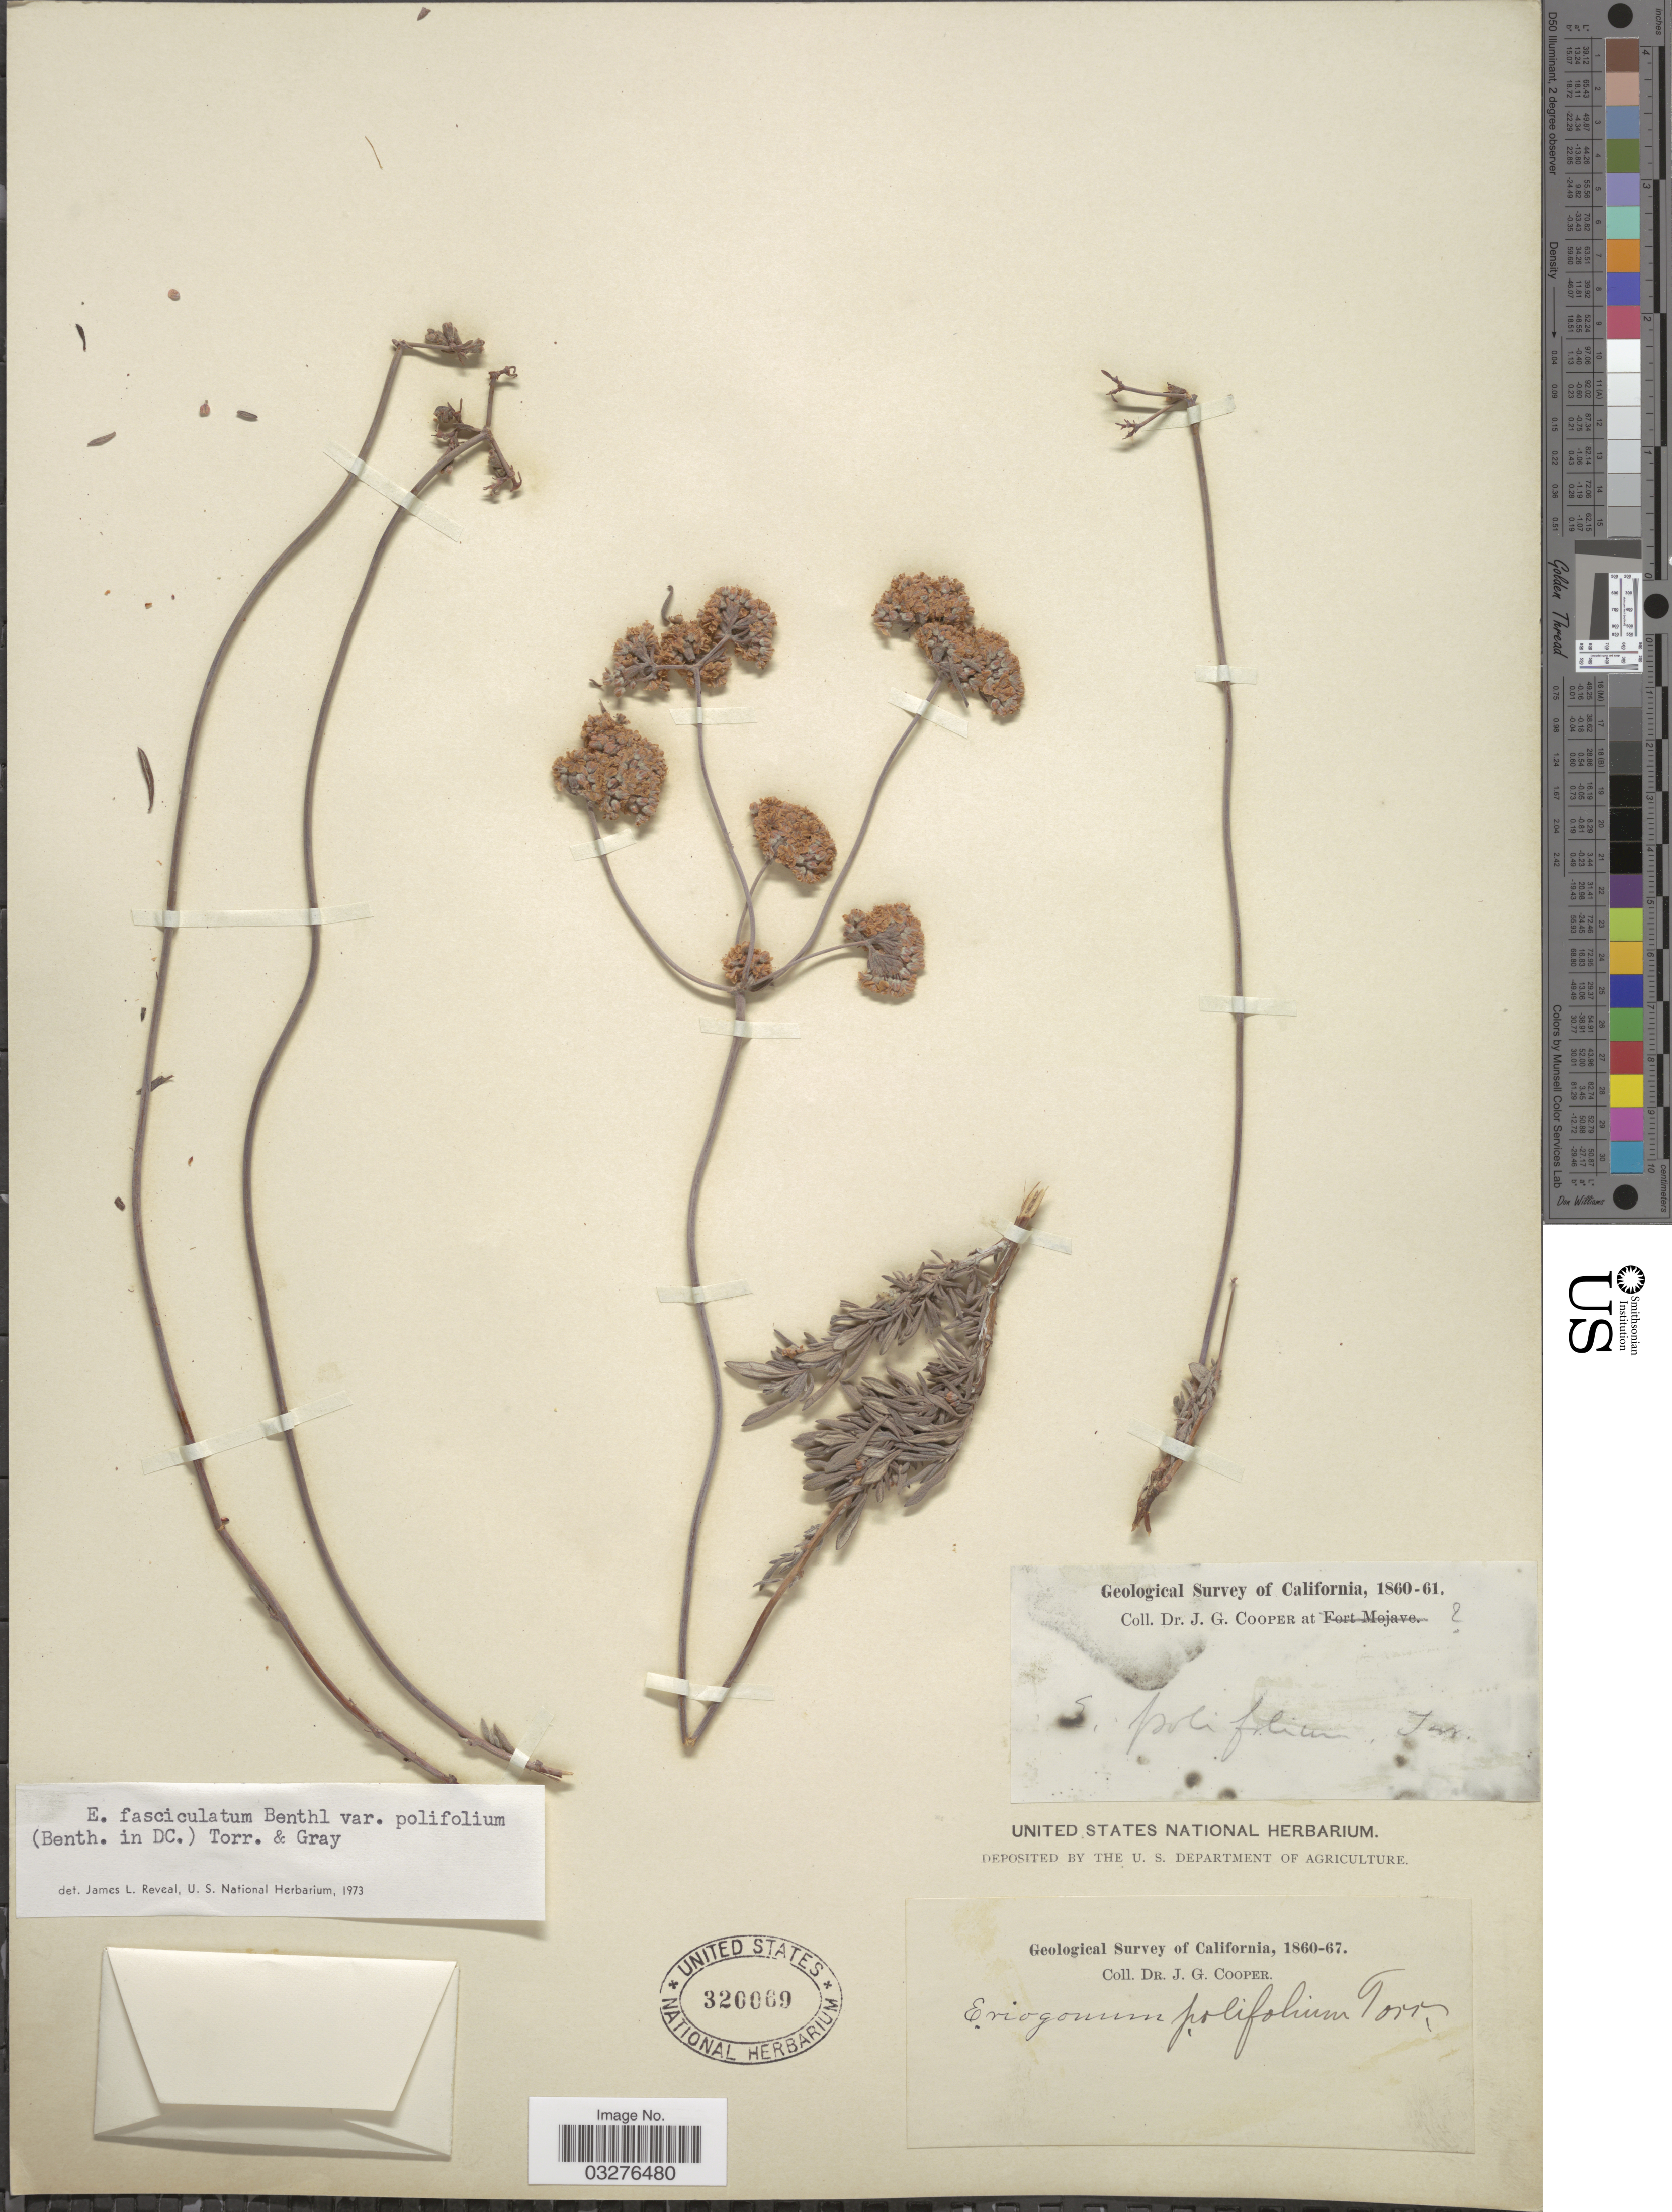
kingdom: Plantae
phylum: Tracheophyta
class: Magnoliopsida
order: Caryophyllales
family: Polygonaceae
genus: Eriogonum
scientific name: Eriogonum fasciculatum var. polifolium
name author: (Benth.) Torr. & A. Gray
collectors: J. G. Cooper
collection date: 1860/1867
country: United States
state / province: California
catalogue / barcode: US 320069